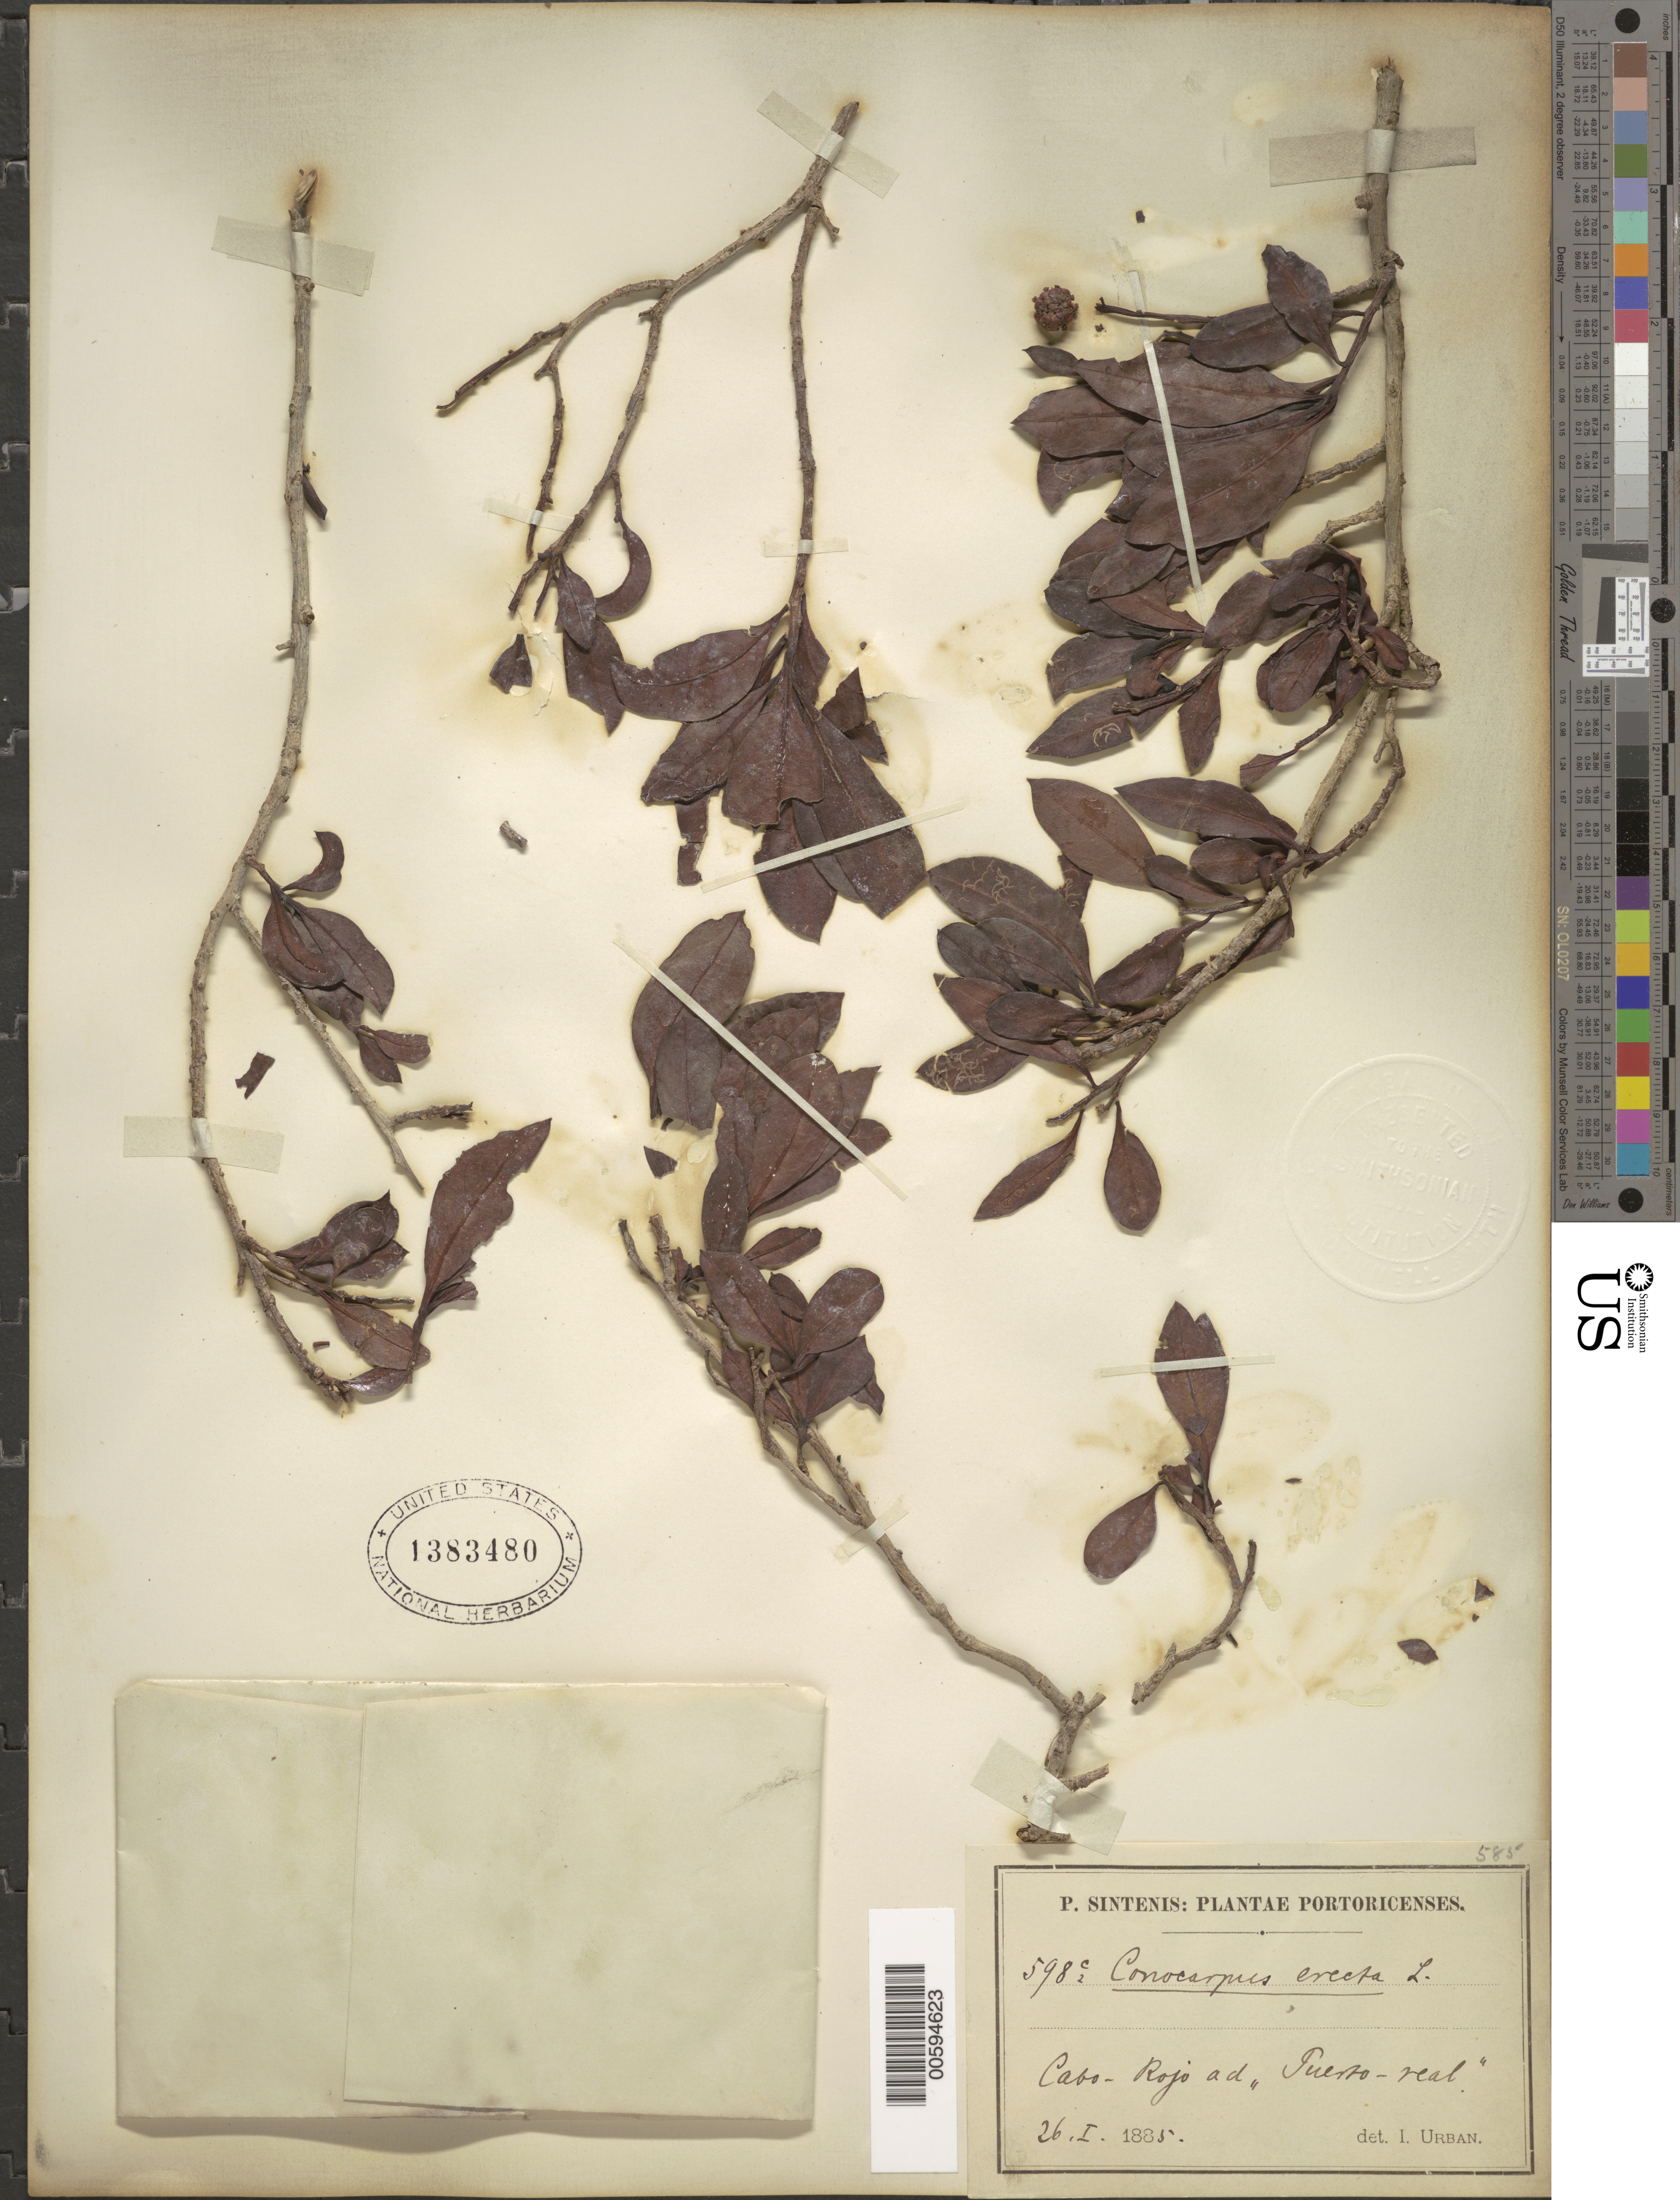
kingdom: Plantae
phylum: Tracheophyta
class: Magnoliopsida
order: Myrtales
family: Combretaceae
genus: Conocarpus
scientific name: Conocarpus erectus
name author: L.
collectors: P. Sintenis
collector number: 598c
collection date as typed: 26 Jan 1885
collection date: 1885-01-26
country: Puerto Rico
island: Greater Antilles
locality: Cabo-Rojo ad "Puerto-real"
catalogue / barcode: US 1383480